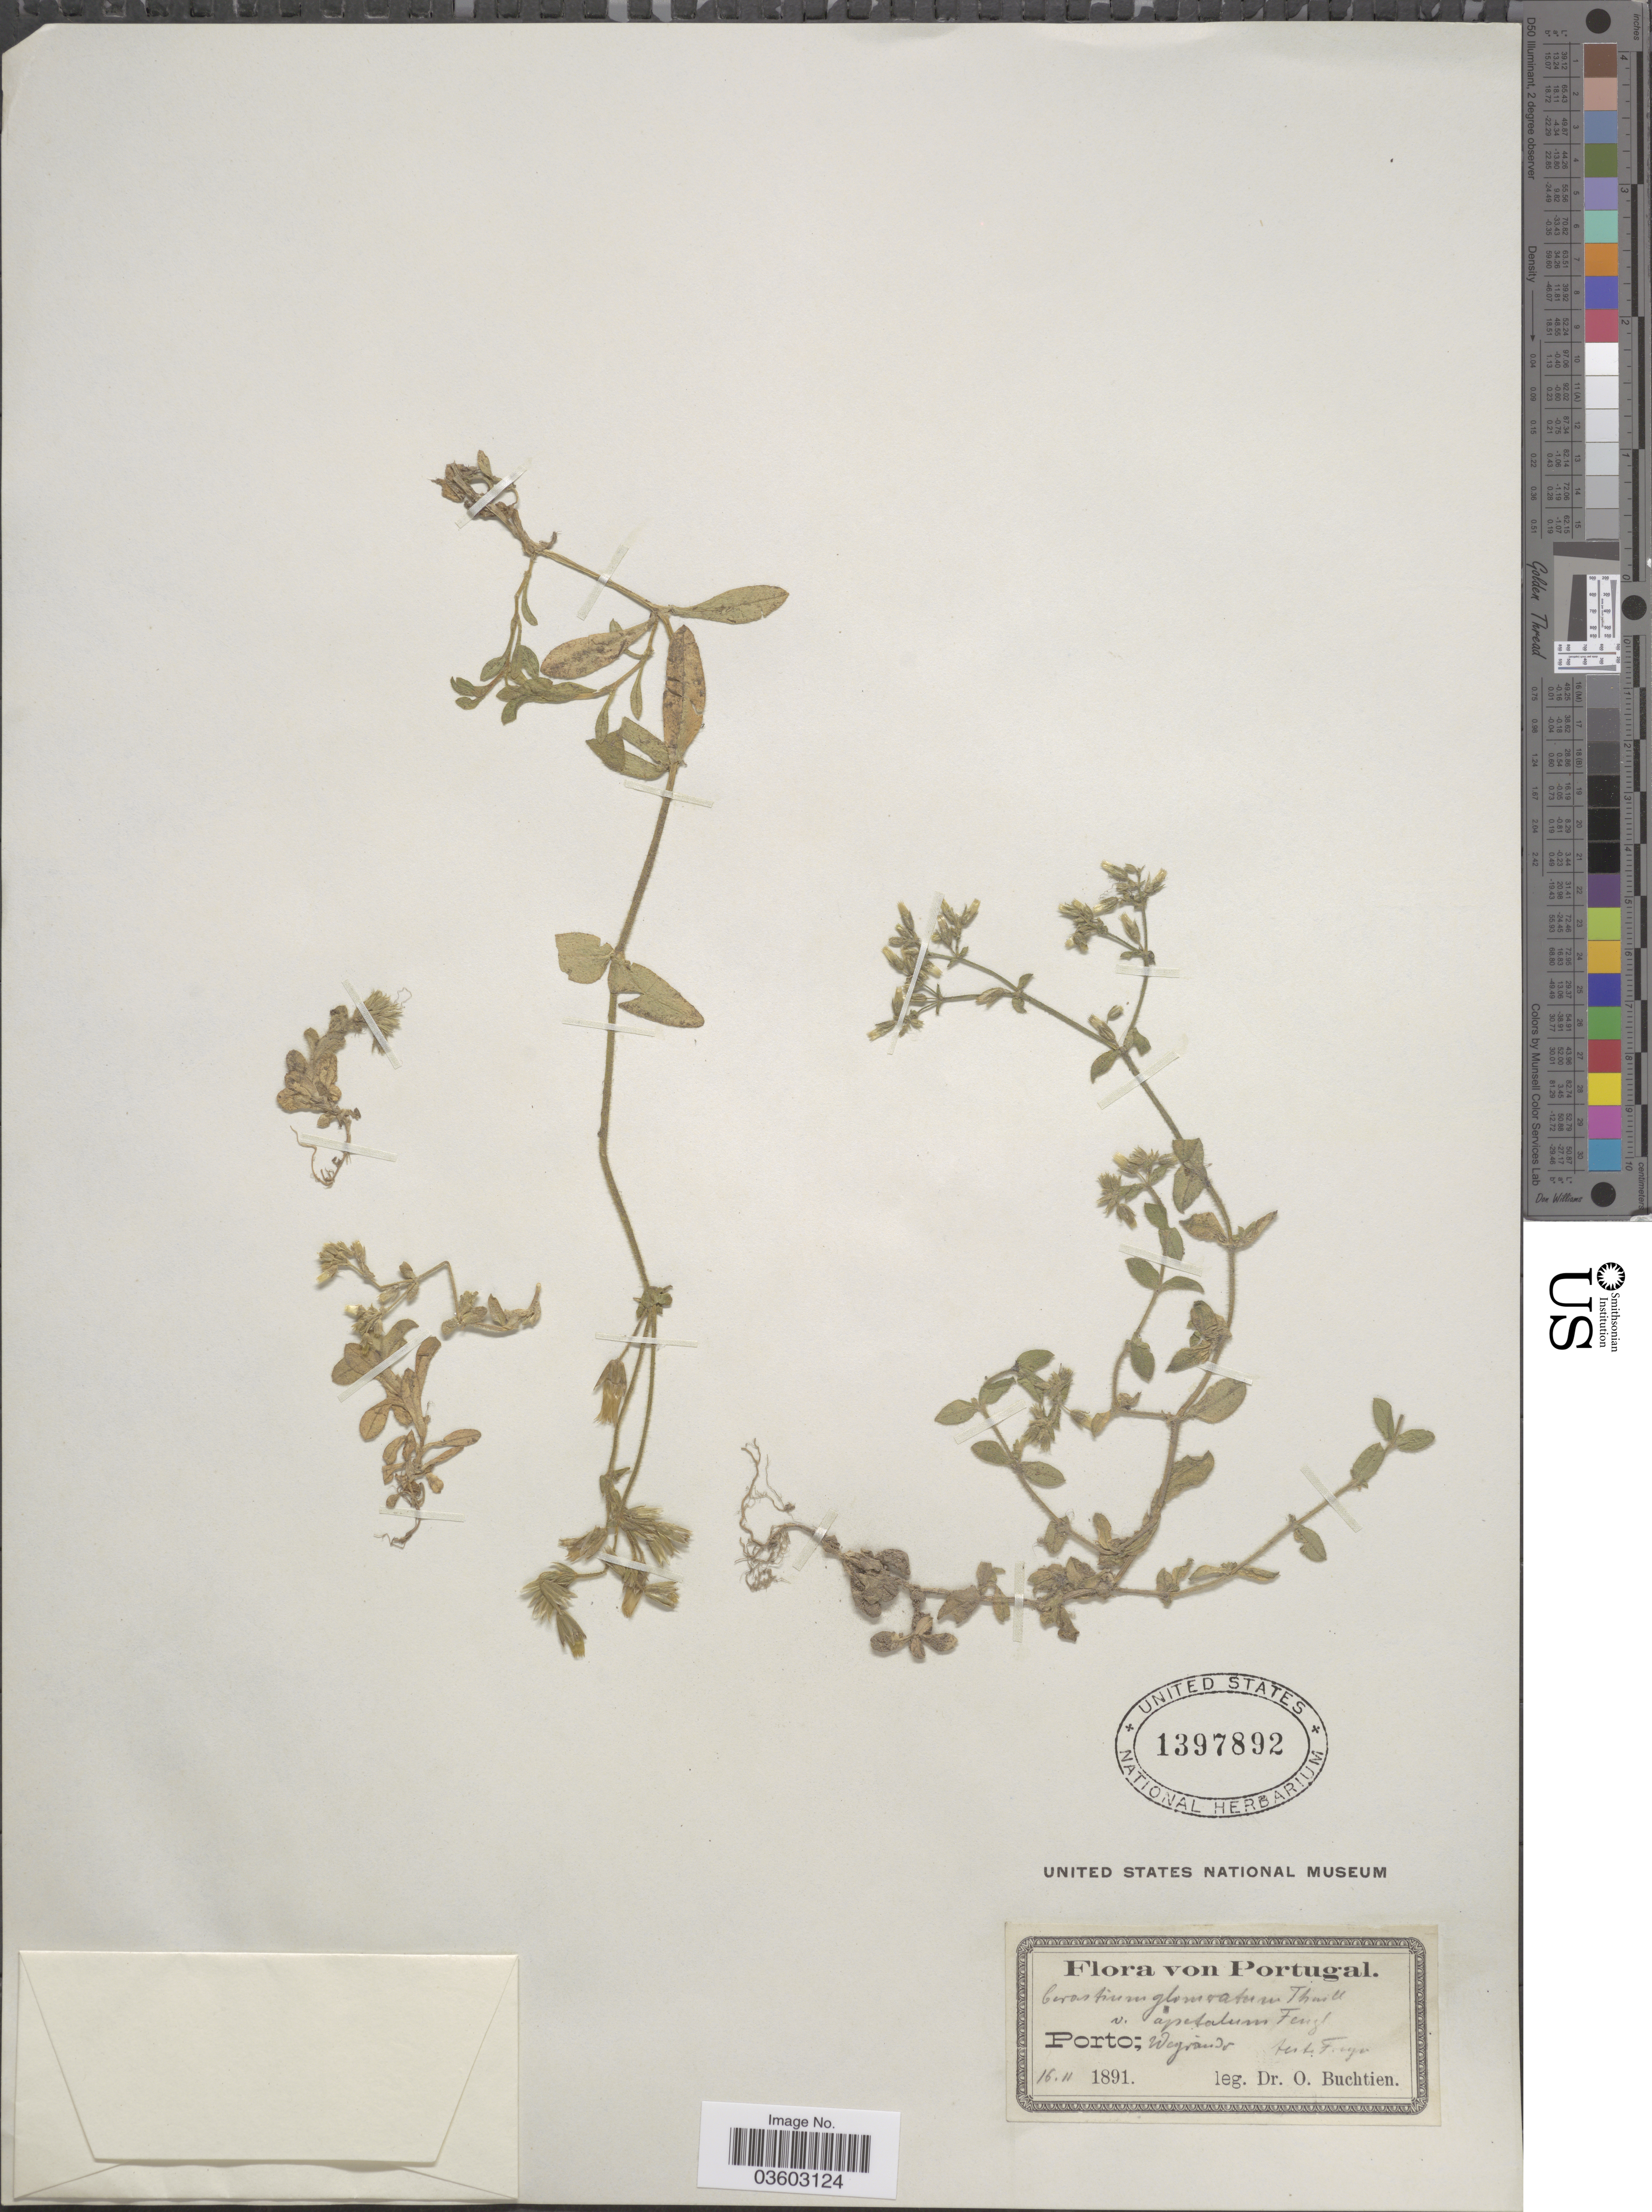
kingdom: Plantae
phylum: Tracheophyta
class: Magnoliopsida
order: Caryophyllales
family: Caryophyllaceae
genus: Cerastium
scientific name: Cerastium glomeratum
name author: Thuill.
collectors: O. Buchtien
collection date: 1891-11-16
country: Portugal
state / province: Porto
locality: Wegrànde.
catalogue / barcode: US 1397892